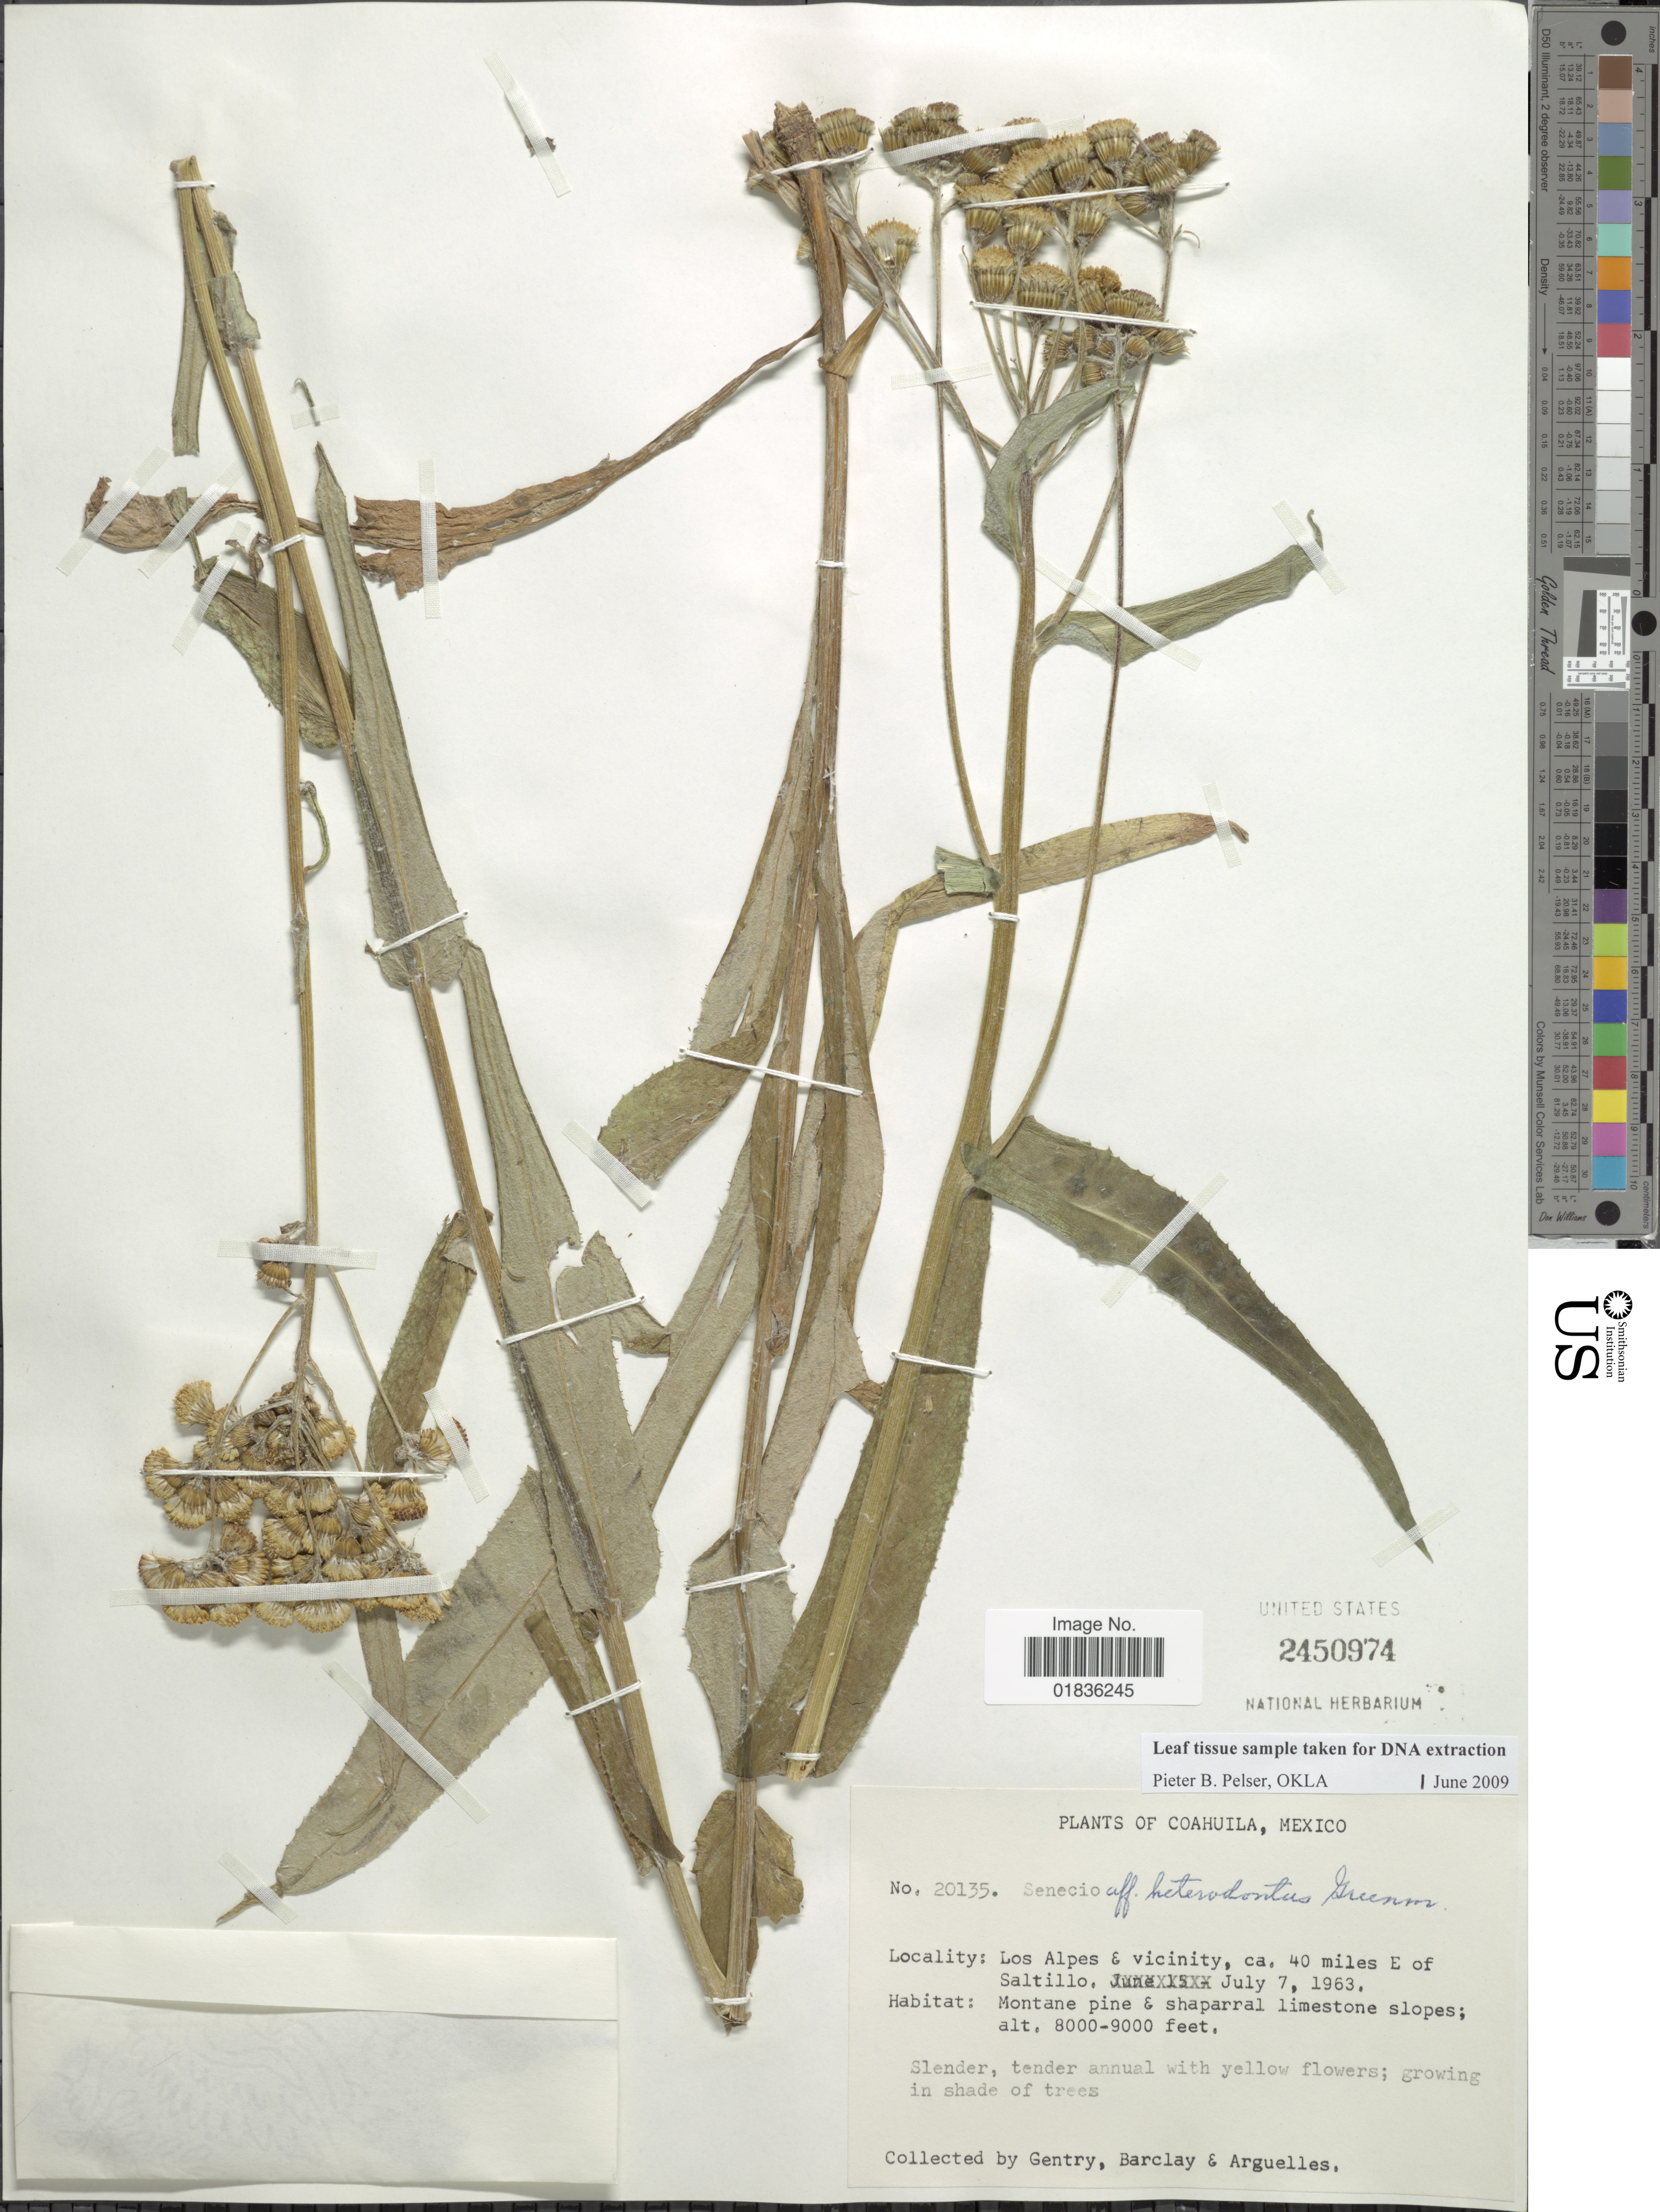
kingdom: Plantae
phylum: Tracheophyta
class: Magnoliopsida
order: Asterales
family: Asteraceae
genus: Senecio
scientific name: Senecio heterodontus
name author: Greenm.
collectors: Gentry, --, -- Barclay & Arguelles, --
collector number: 20135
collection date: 1963-07-07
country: Mexico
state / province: Coahuila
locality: Los Alpes & vicinity, ca. 40 miles E of Saltillo.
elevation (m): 2438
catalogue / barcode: US 2450974